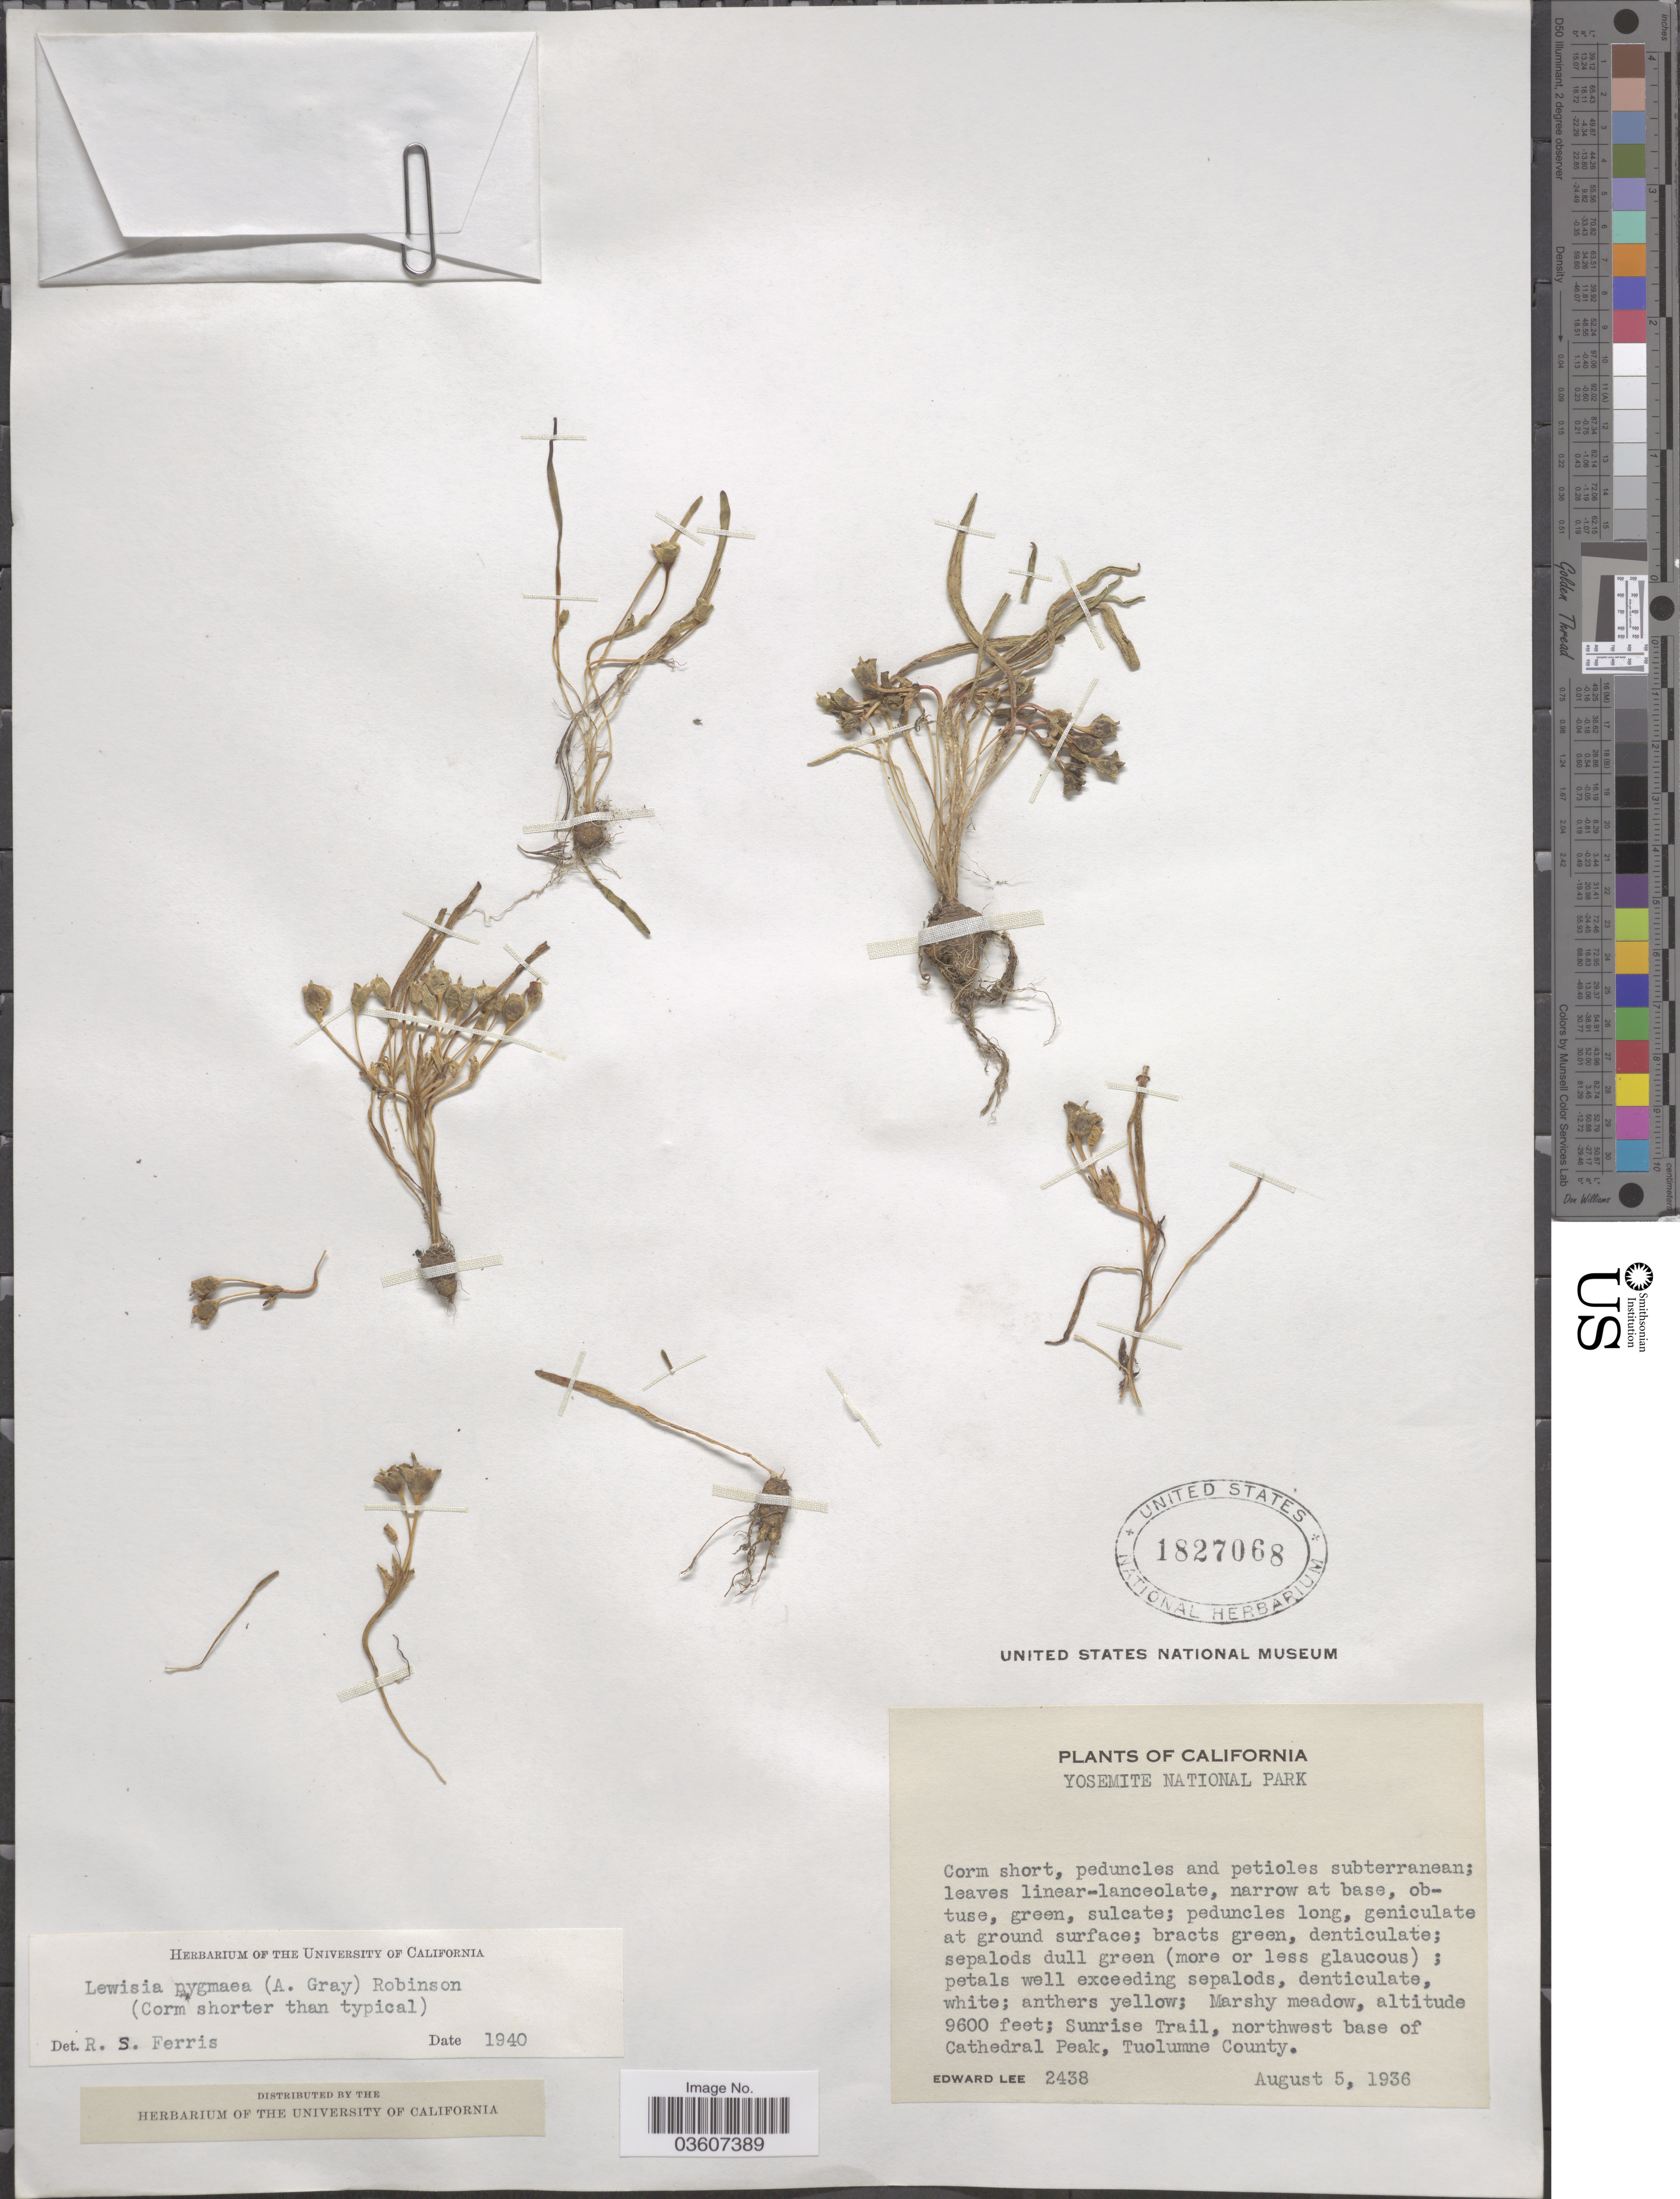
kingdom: Plantae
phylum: Tracheophyta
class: Magnoliopsida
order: Caryophyllales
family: Montiaceae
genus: Lewisia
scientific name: Lewisia pygmaea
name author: (A. Gray) B.L. Rob.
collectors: E. Lee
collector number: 2438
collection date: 1936-08-05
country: United States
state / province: California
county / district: Tuolumne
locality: Yosemite National Park. Sunrise Trail, northwest base of Cathedral Peak, Tuolumne County.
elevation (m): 2926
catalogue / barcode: US 1827068